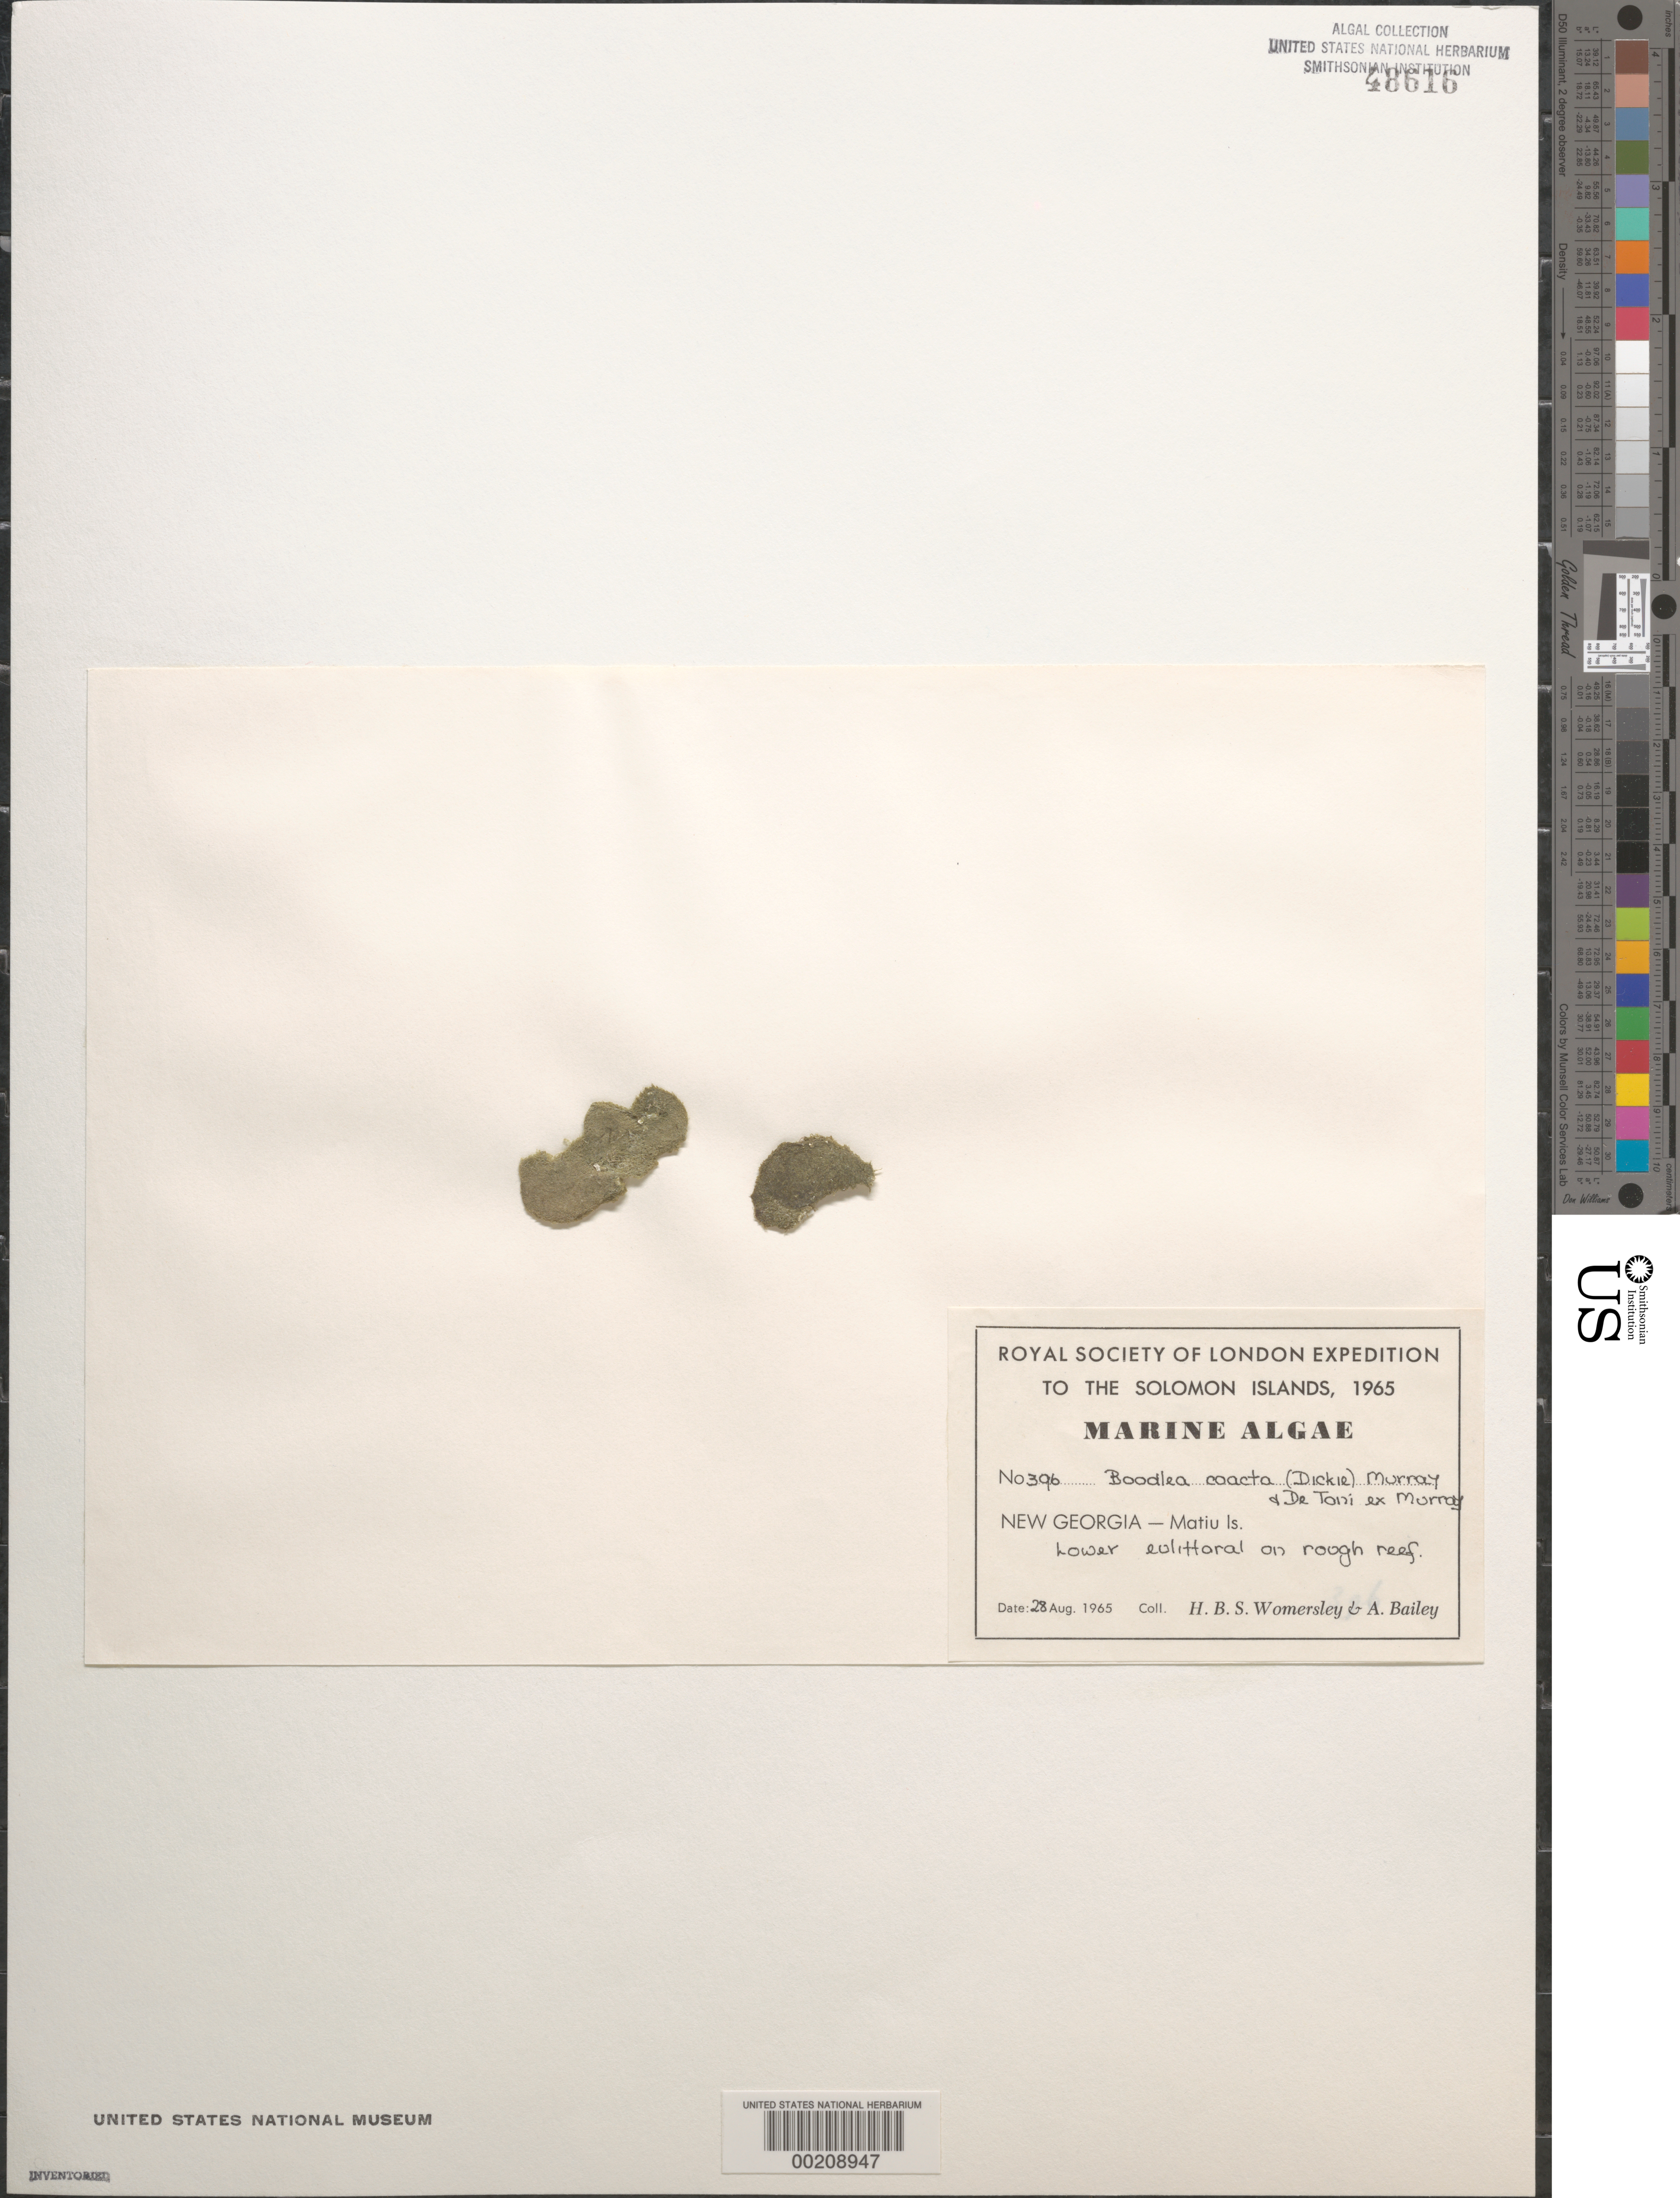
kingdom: Plantae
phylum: Chlorophyta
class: Ulvophyceae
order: Siphonocladales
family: Boodleaceae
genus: Boodlea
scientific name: Boodlea coacta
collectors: H. B. S. Womersley & A. Bailey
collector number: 396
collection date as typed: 28 Aug 1965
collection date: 1965-08-28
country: Solomon Islands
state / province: Western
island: Matiu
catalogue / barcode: US 48616